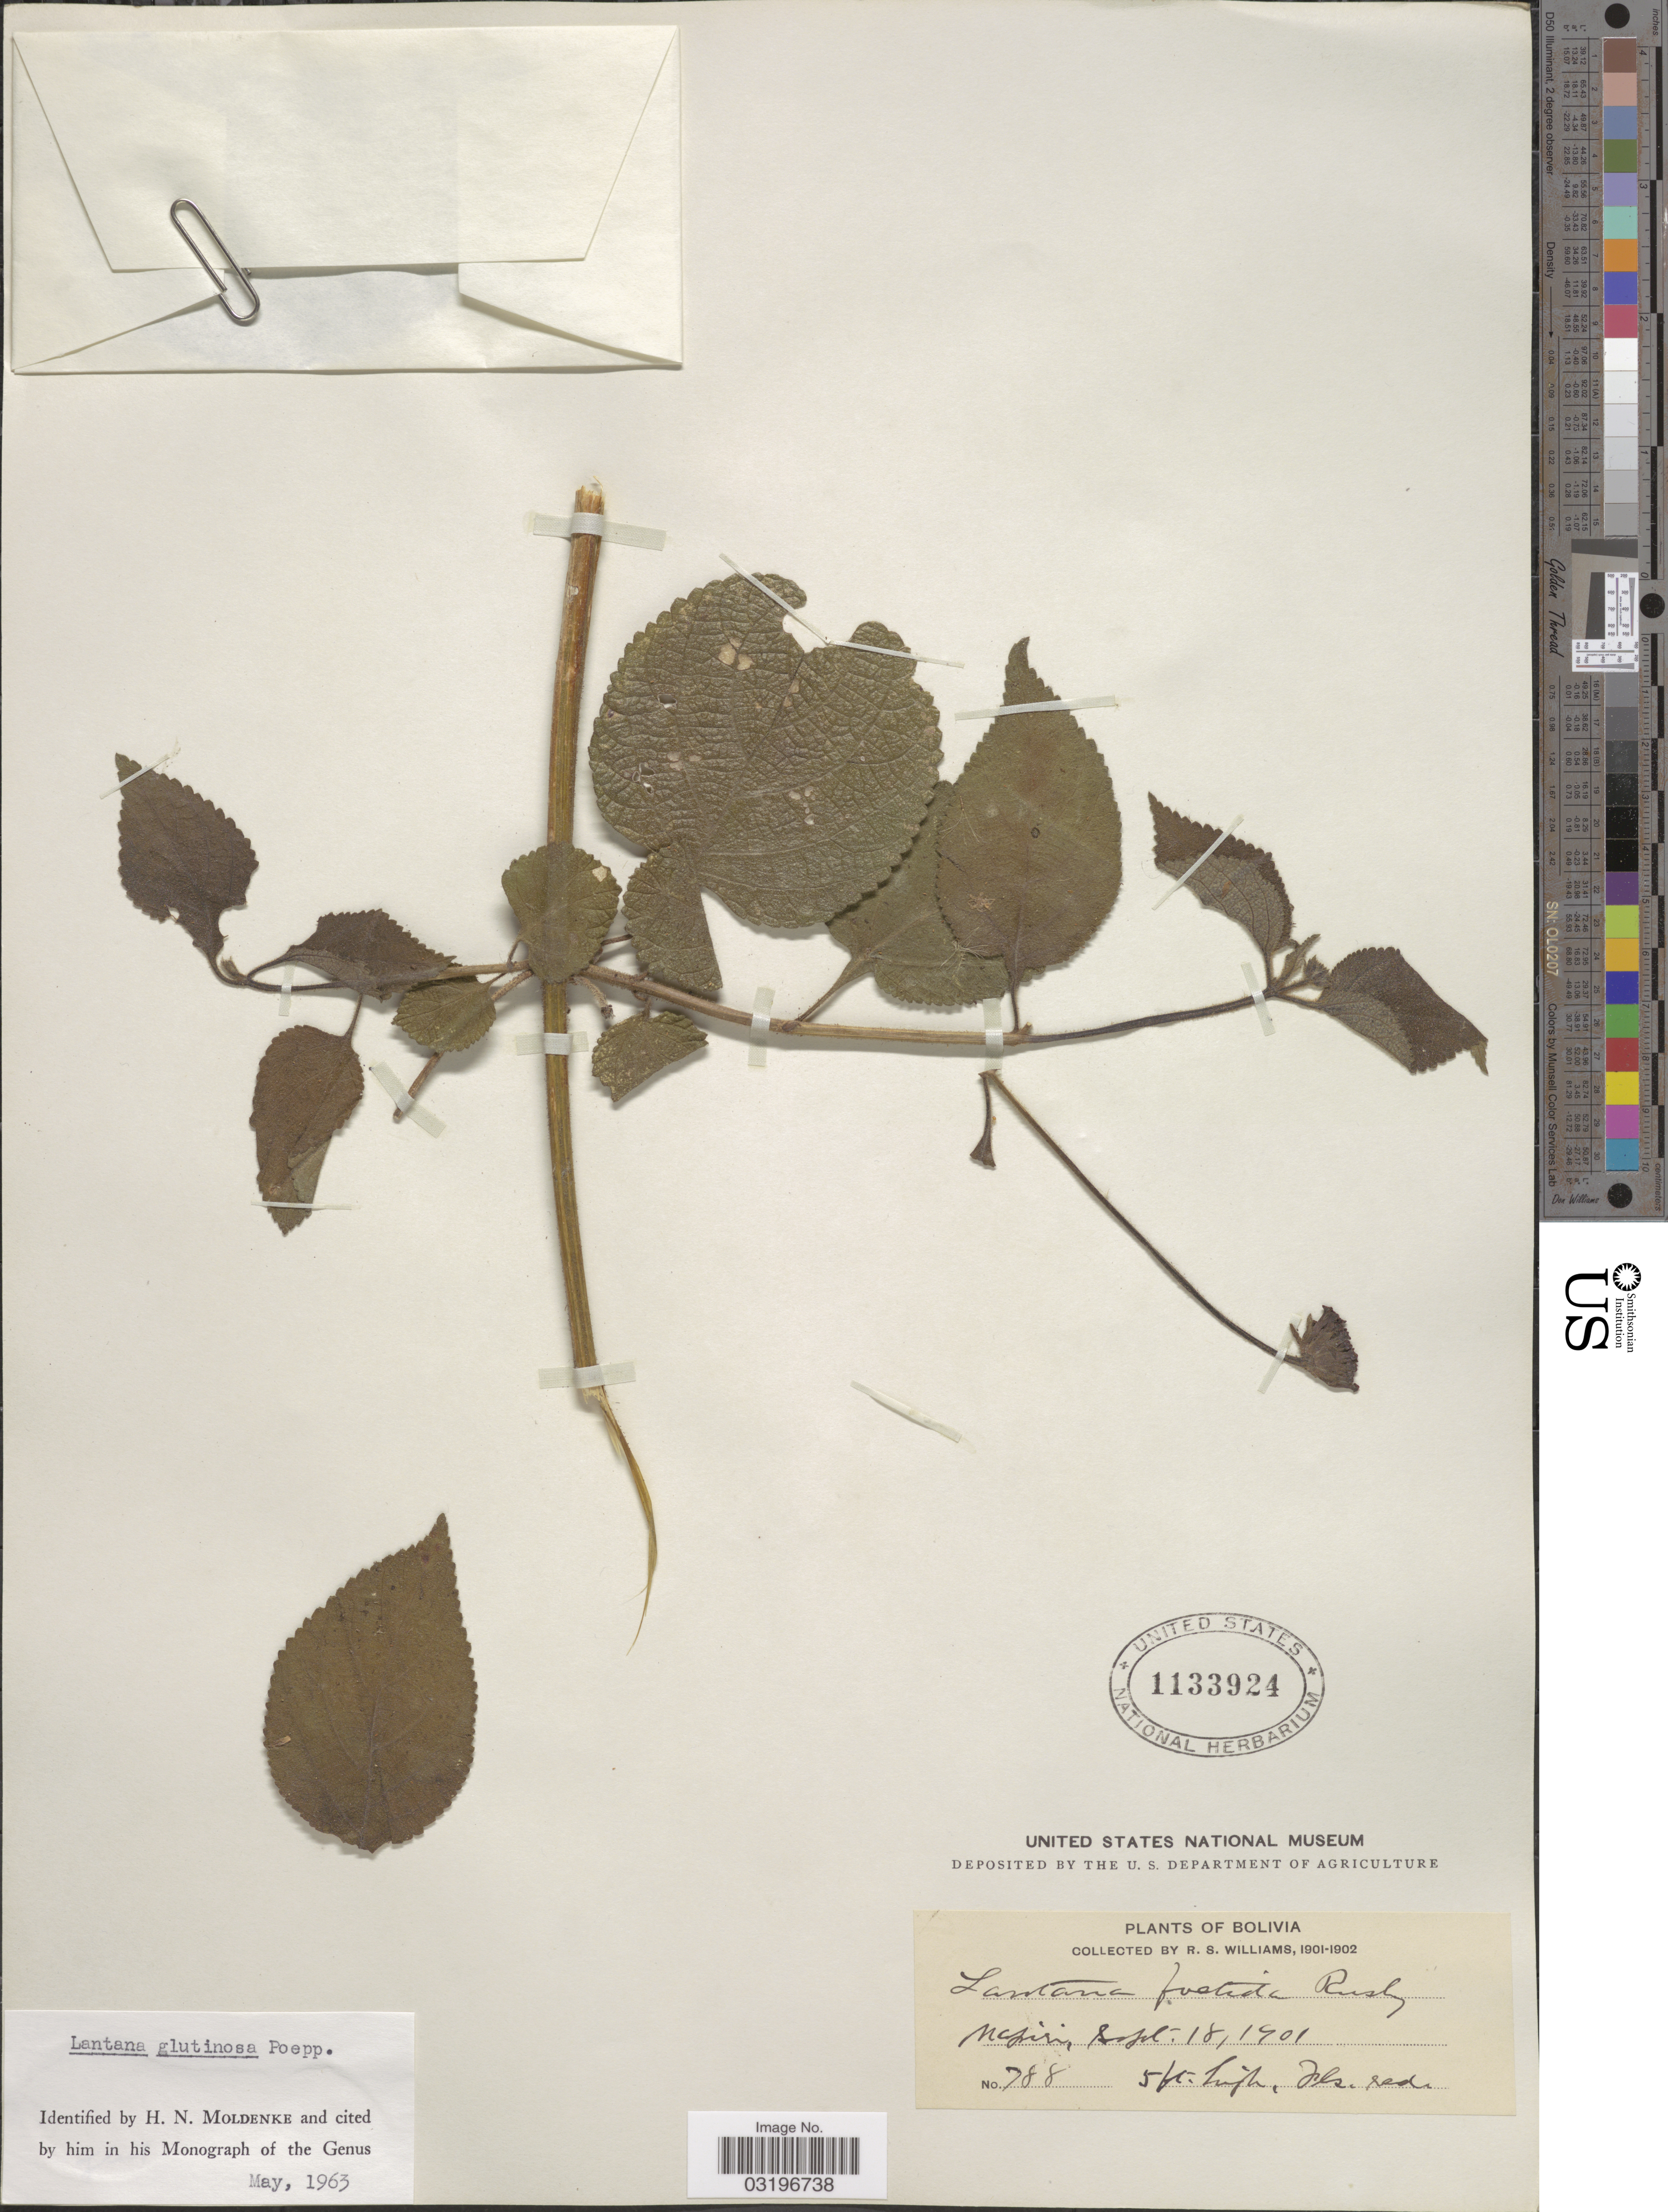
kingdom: Plantae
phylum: Tracheophyta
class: Magnoliopsida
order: Lamiales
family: Verbenaceae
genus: Lantana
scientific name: Lantana glutinosa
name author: Poepp.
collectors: R. S. Williams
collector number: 788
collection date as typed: Sep. 18, 1901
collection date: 1901-09-18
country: Bolivia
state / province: La Paz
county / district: Larecaja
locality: Mapiri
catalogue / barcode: US 1133924